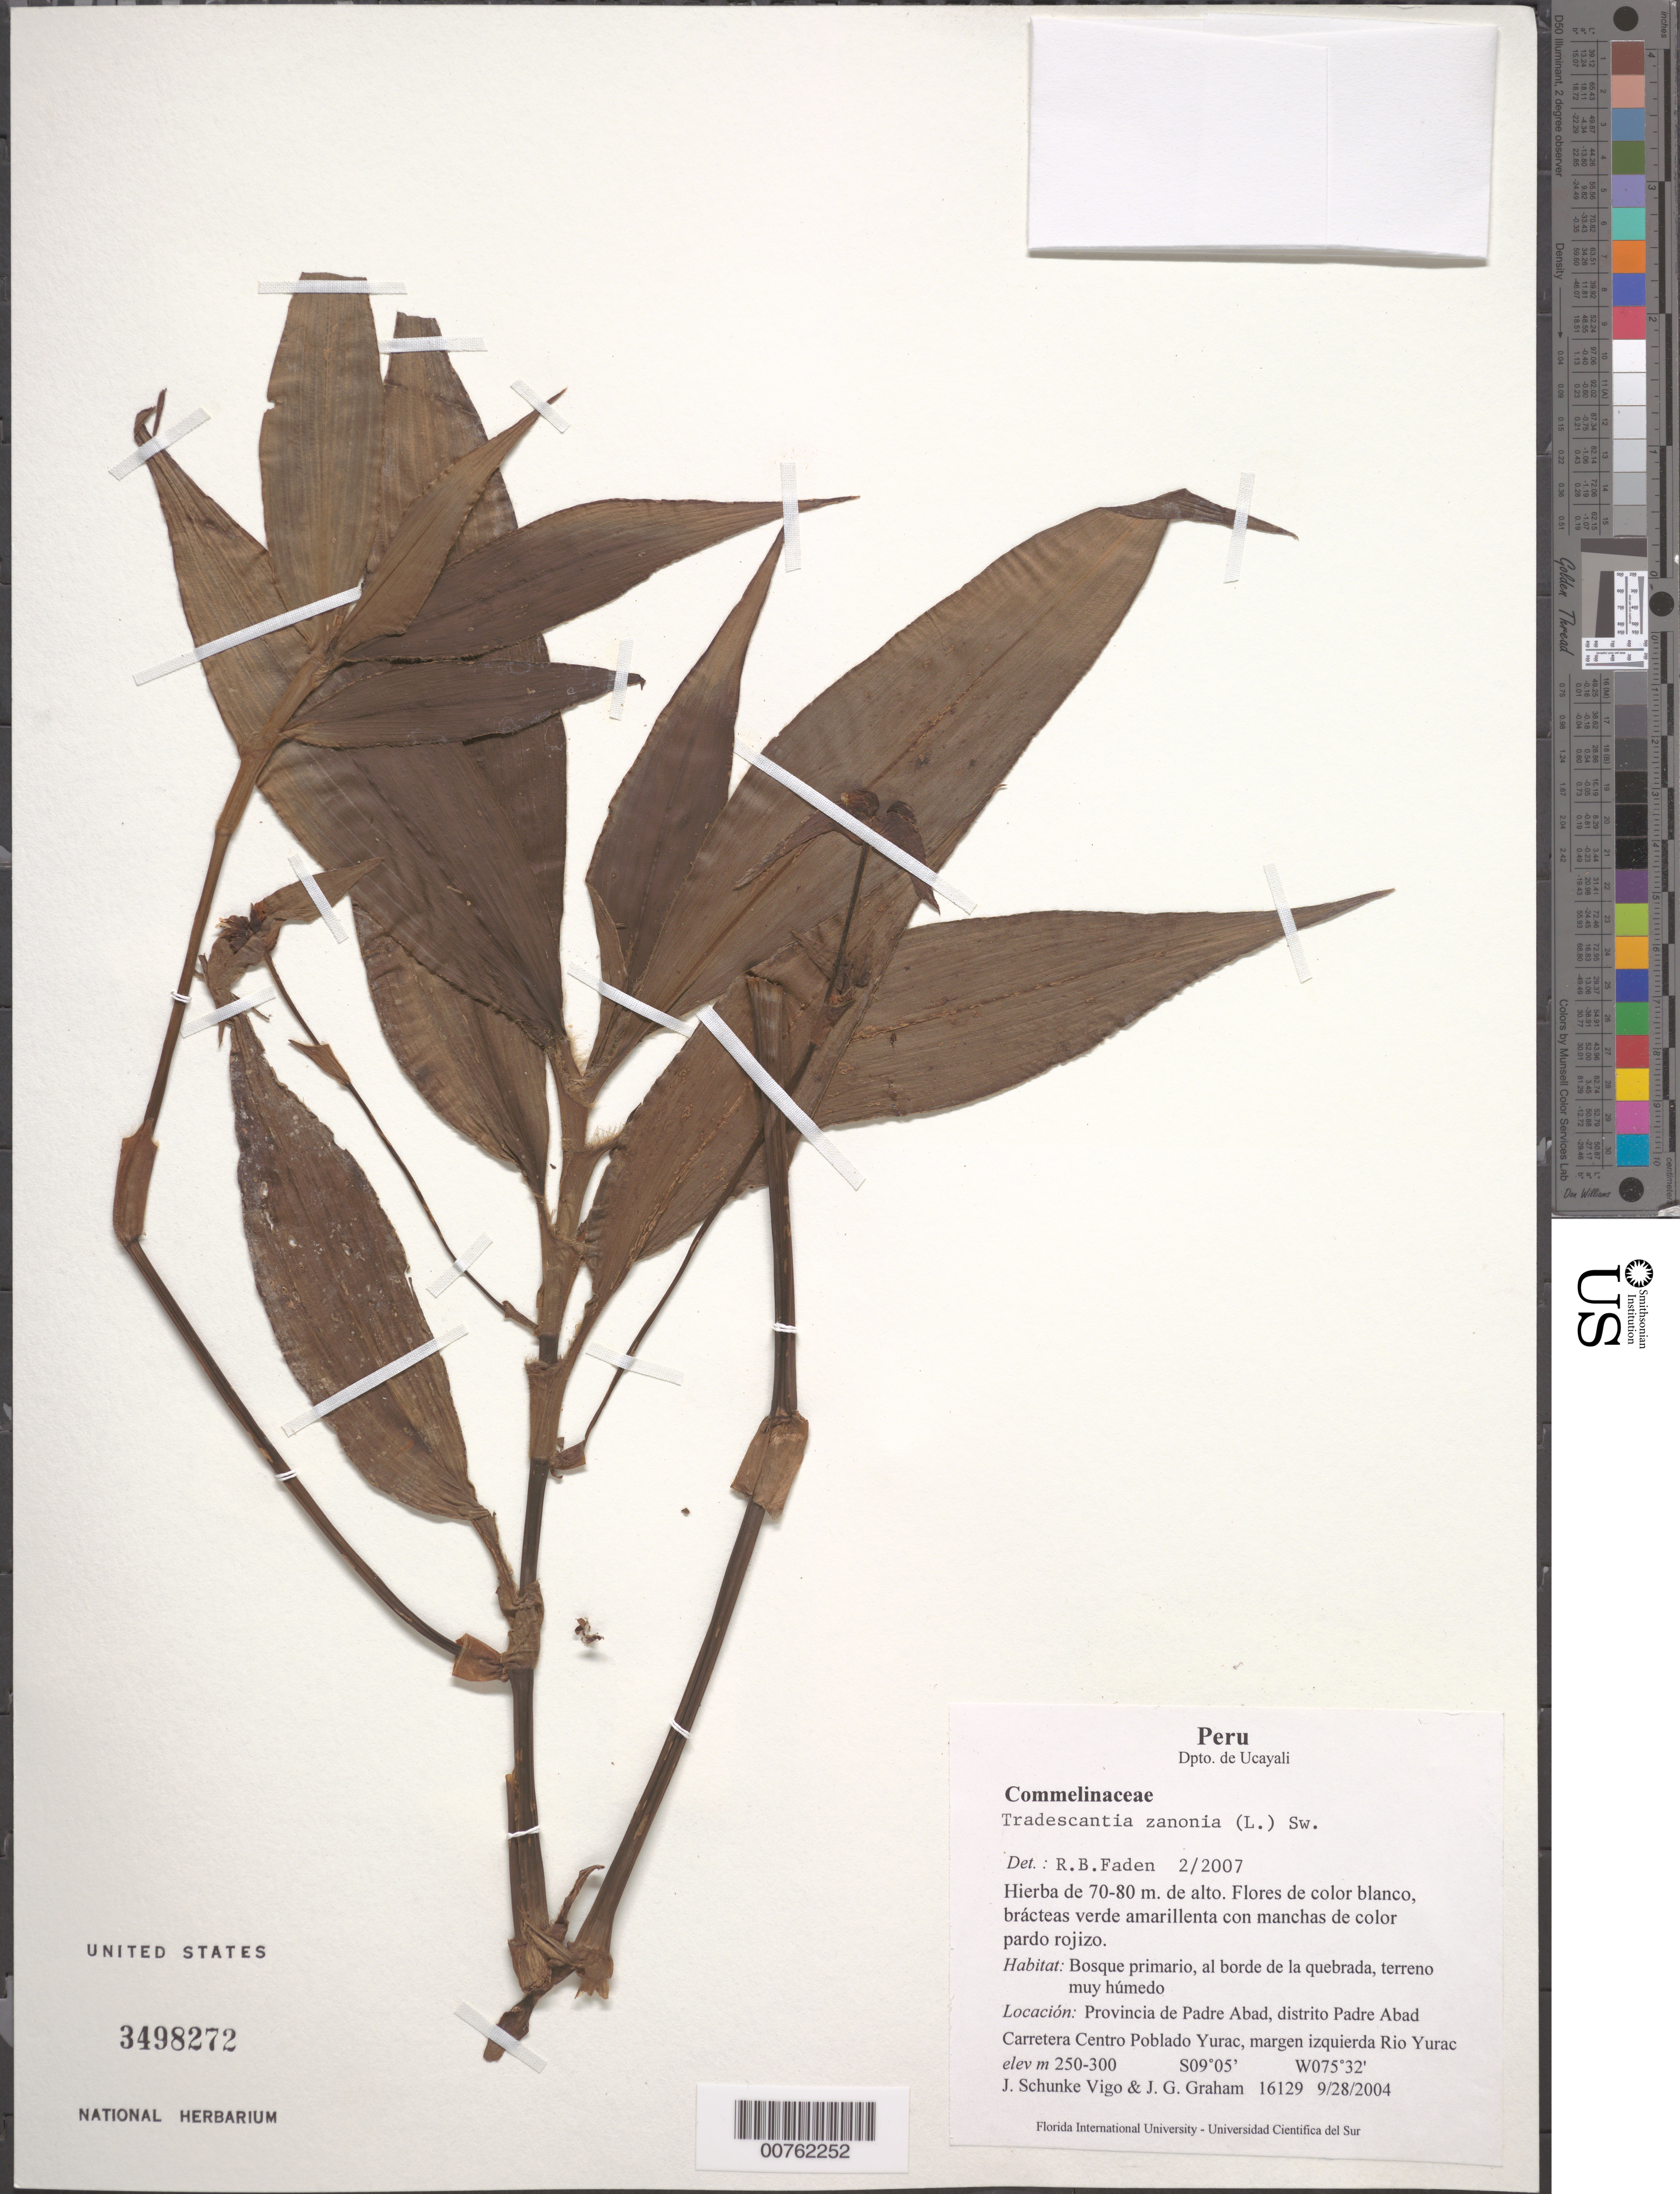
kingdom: Plantae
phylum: Tracheophyta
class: Liliopsida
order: Commelinales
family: Commelinaceae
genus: Tradescantia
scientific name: Tradescantia zanonia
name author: (L.) Sw.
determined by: Faden, Robert B., (US), Smithsonian Institution - National Museum of Natural History (UNITED STATES)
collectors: J. Schunke Vigo & J. Graham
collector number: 16129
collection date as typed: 28 Sep 2004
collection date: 2004-09-28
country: Peru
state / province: Ucayali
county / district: Padre Abad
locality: Dpto. de Ucayali. Carretera Centro Poblado Yurac, margen izquierda Rio Yurac.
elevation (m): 250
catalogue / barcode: US 3498272